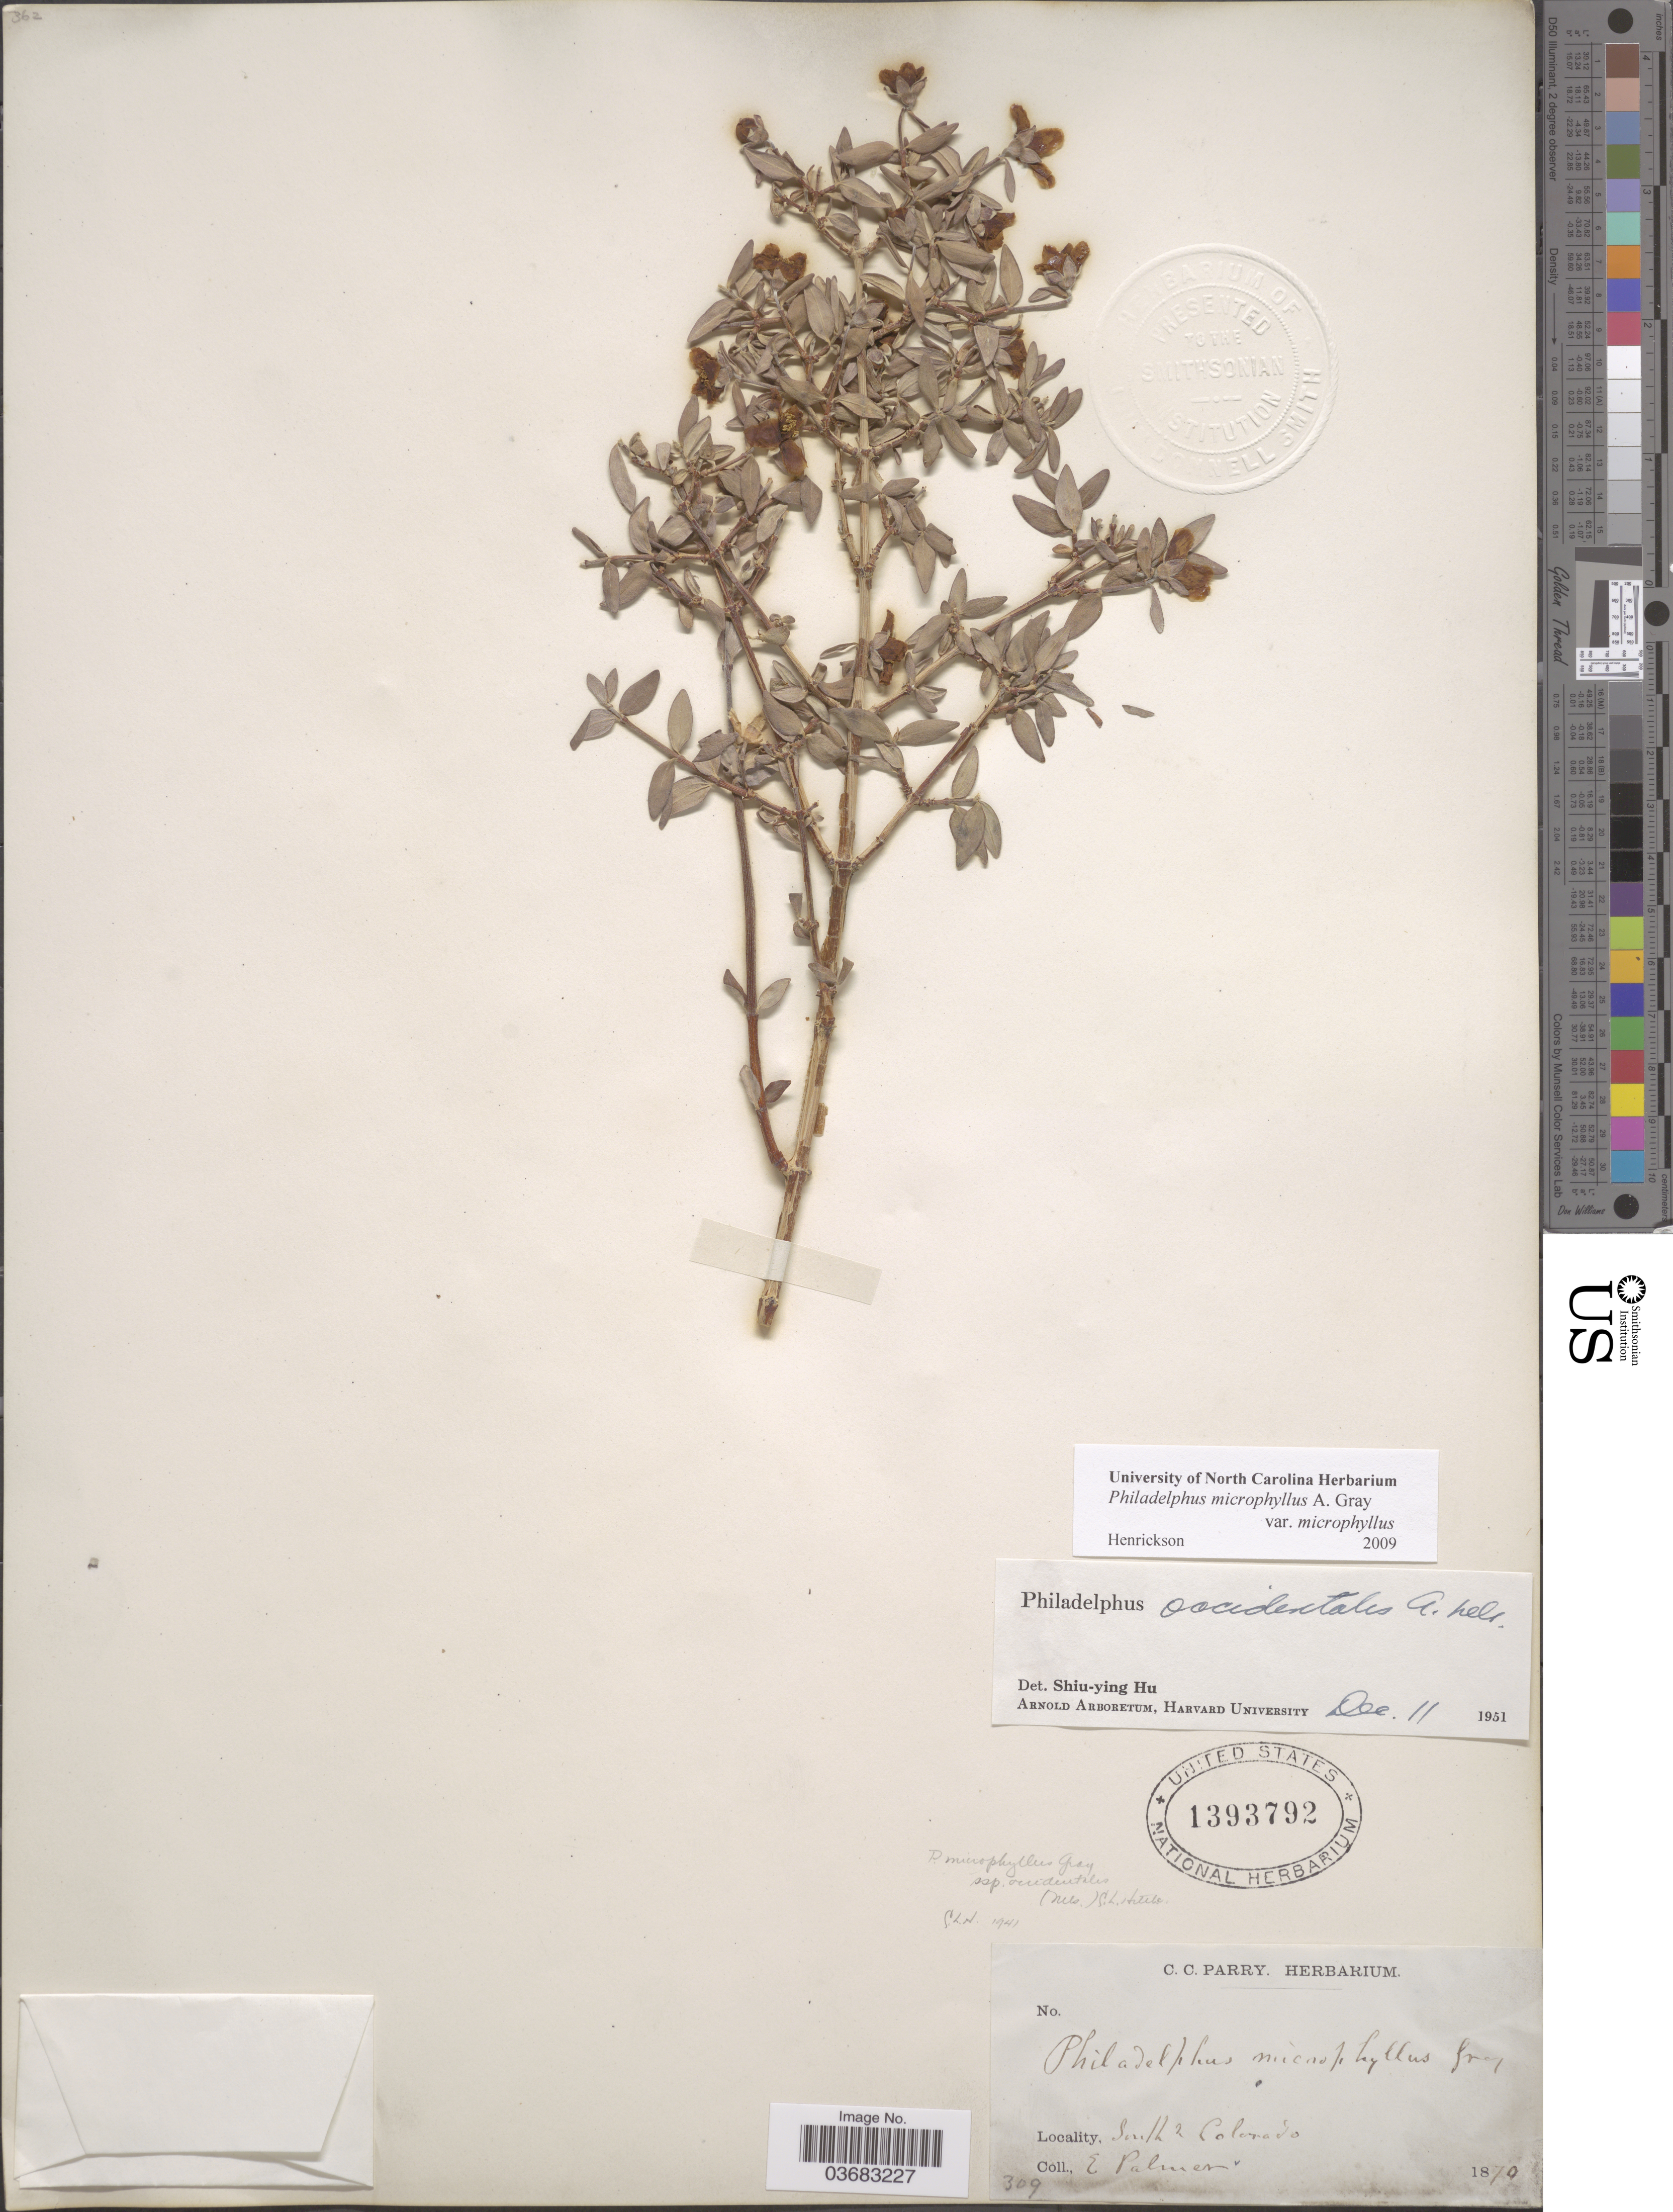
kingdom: Plantae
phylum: Tracheophyta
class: Magnoliopsida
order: Cornales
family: Hydrangeaceae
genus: Philadelphus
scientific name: Philadelphus microphyllus var. microphyllus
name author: A. Gray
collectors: E. Palmer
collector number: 309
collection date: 1870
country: United States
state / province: Colorado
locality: Southern Colorado.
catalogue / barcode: US 1393792